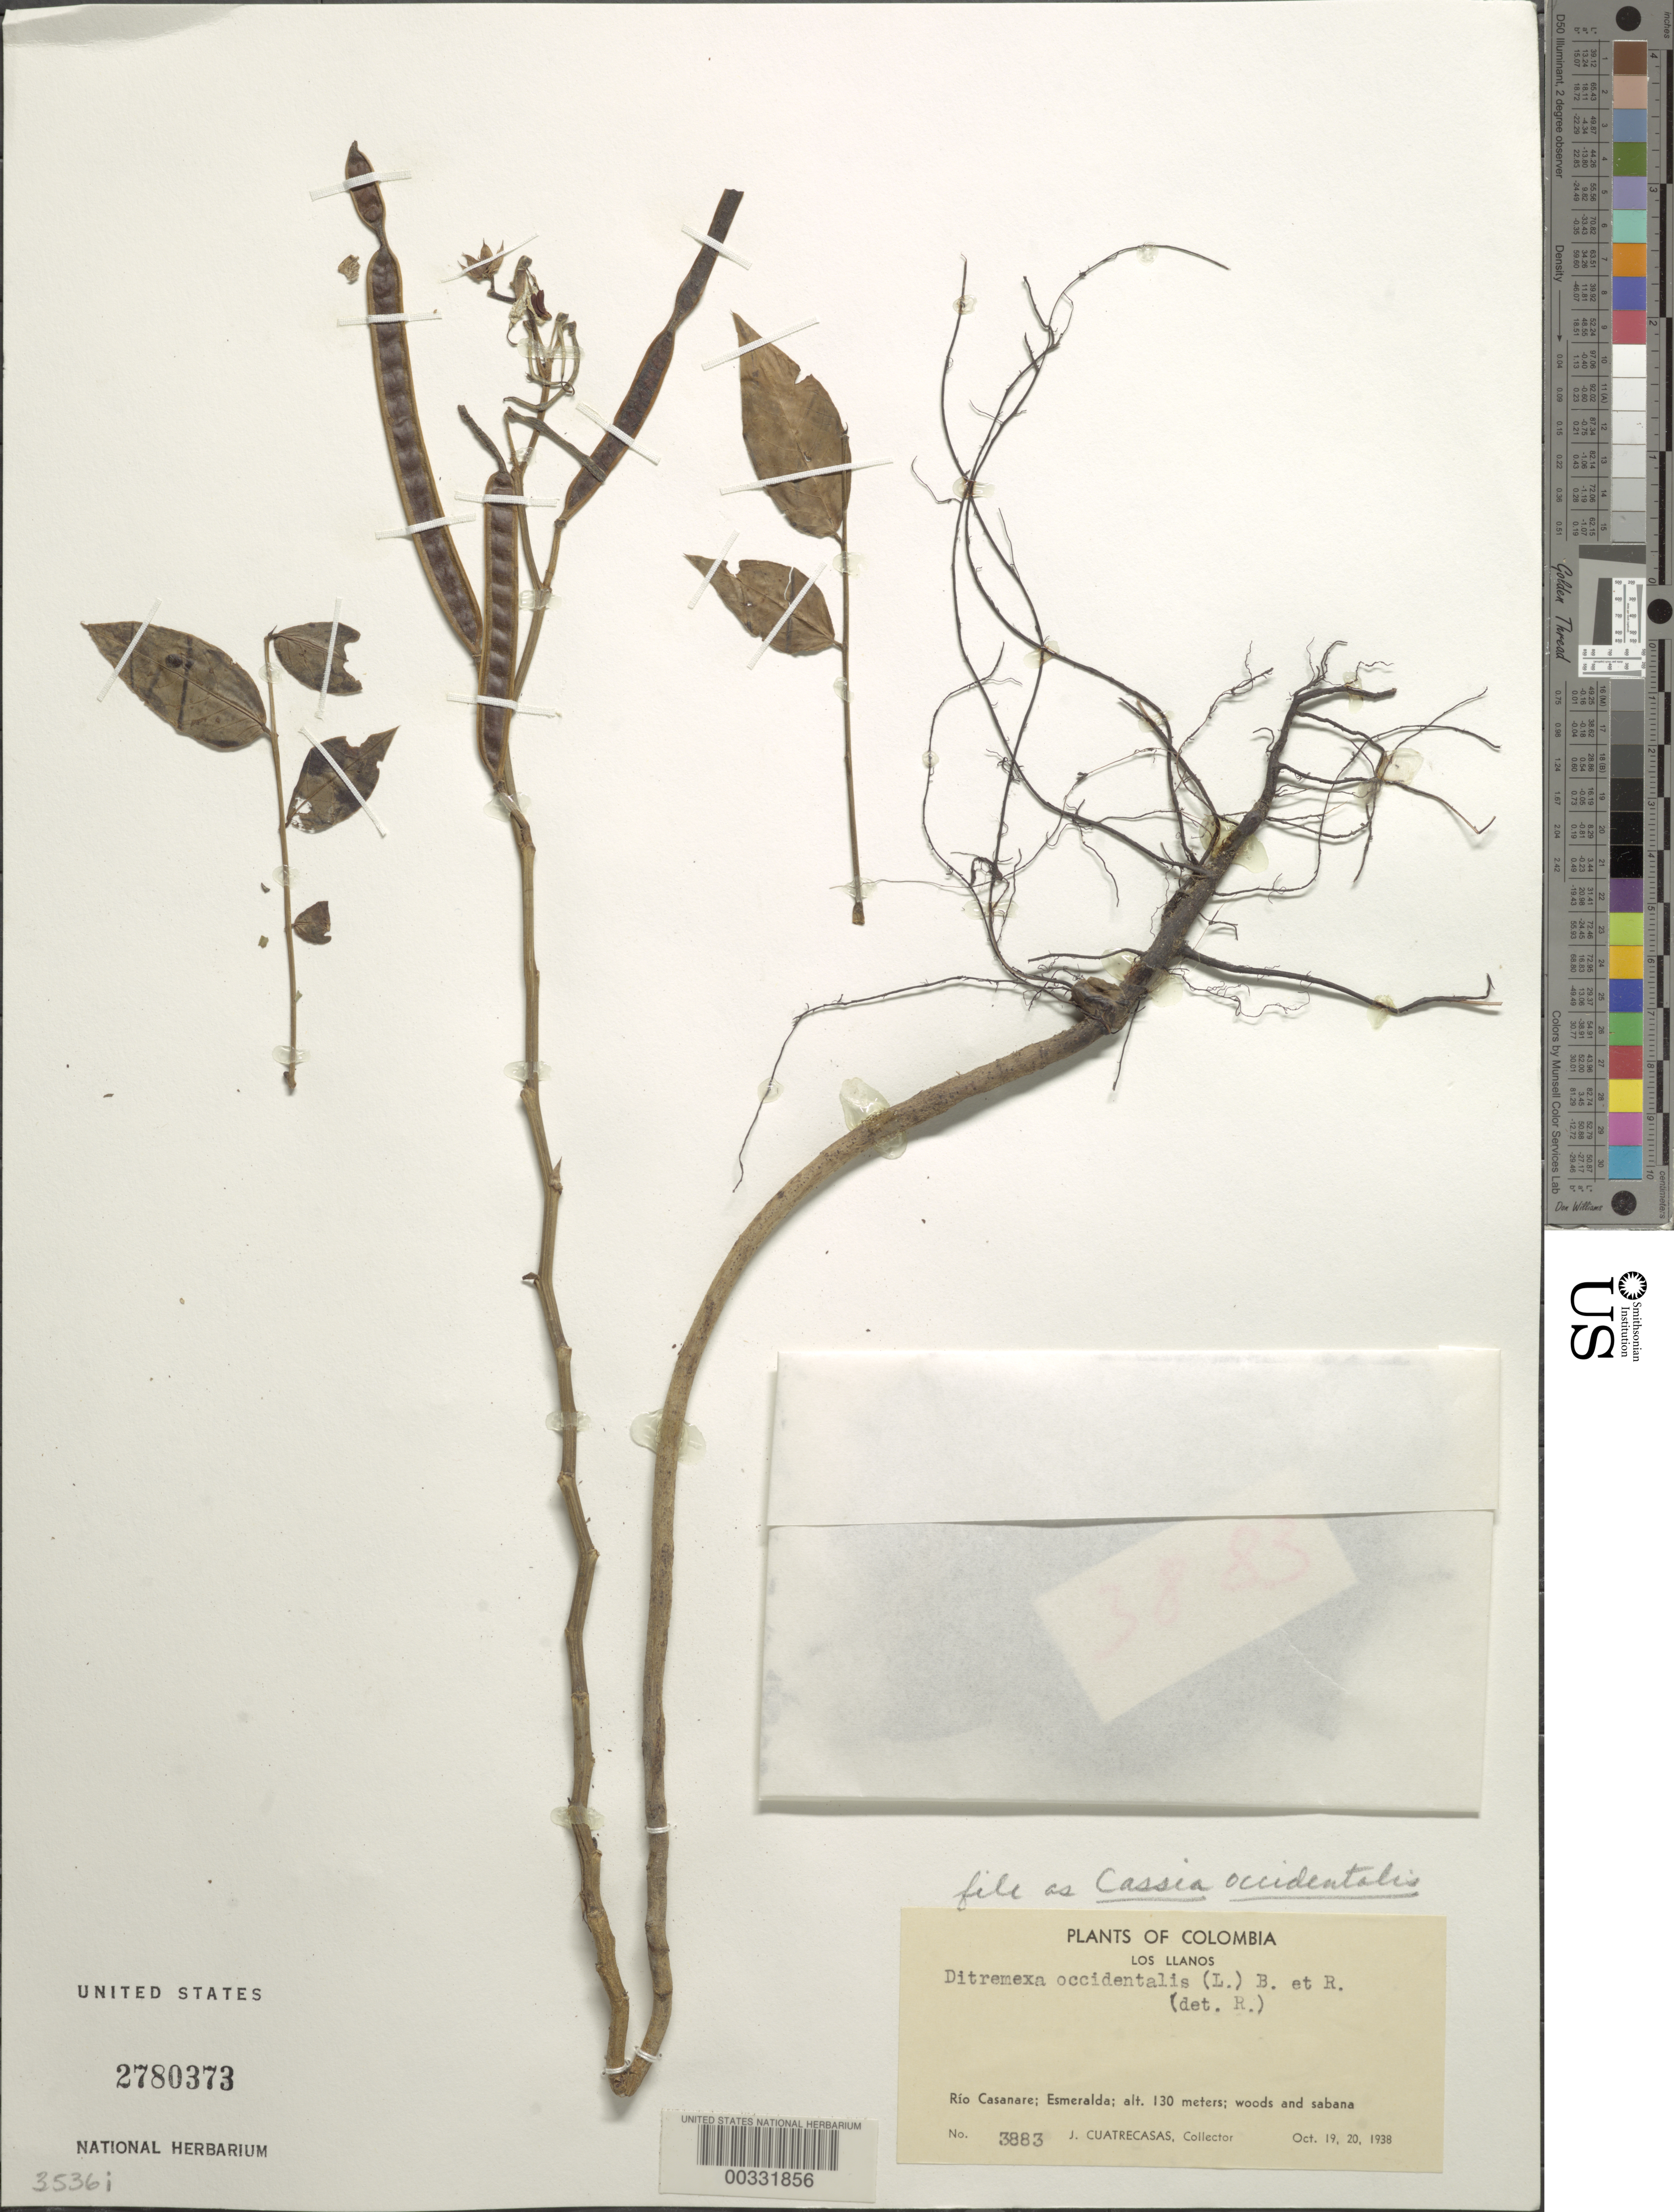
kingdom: Plantae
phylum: Tracheophyta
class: Magnoliopsida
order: Fabales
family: Fabaceae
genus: Senna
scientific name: Senna occidentalis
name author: (L.) Link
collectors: J. Cuatrecasas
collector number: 3883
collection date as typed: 19 Oct 1938 and 20 Oct 1938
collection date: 1938-10-19,1938-10-20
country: Colombia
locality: Rio Casanare; Esmeralda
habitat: Woods and savanna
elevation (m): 130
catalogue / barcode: US 2780373